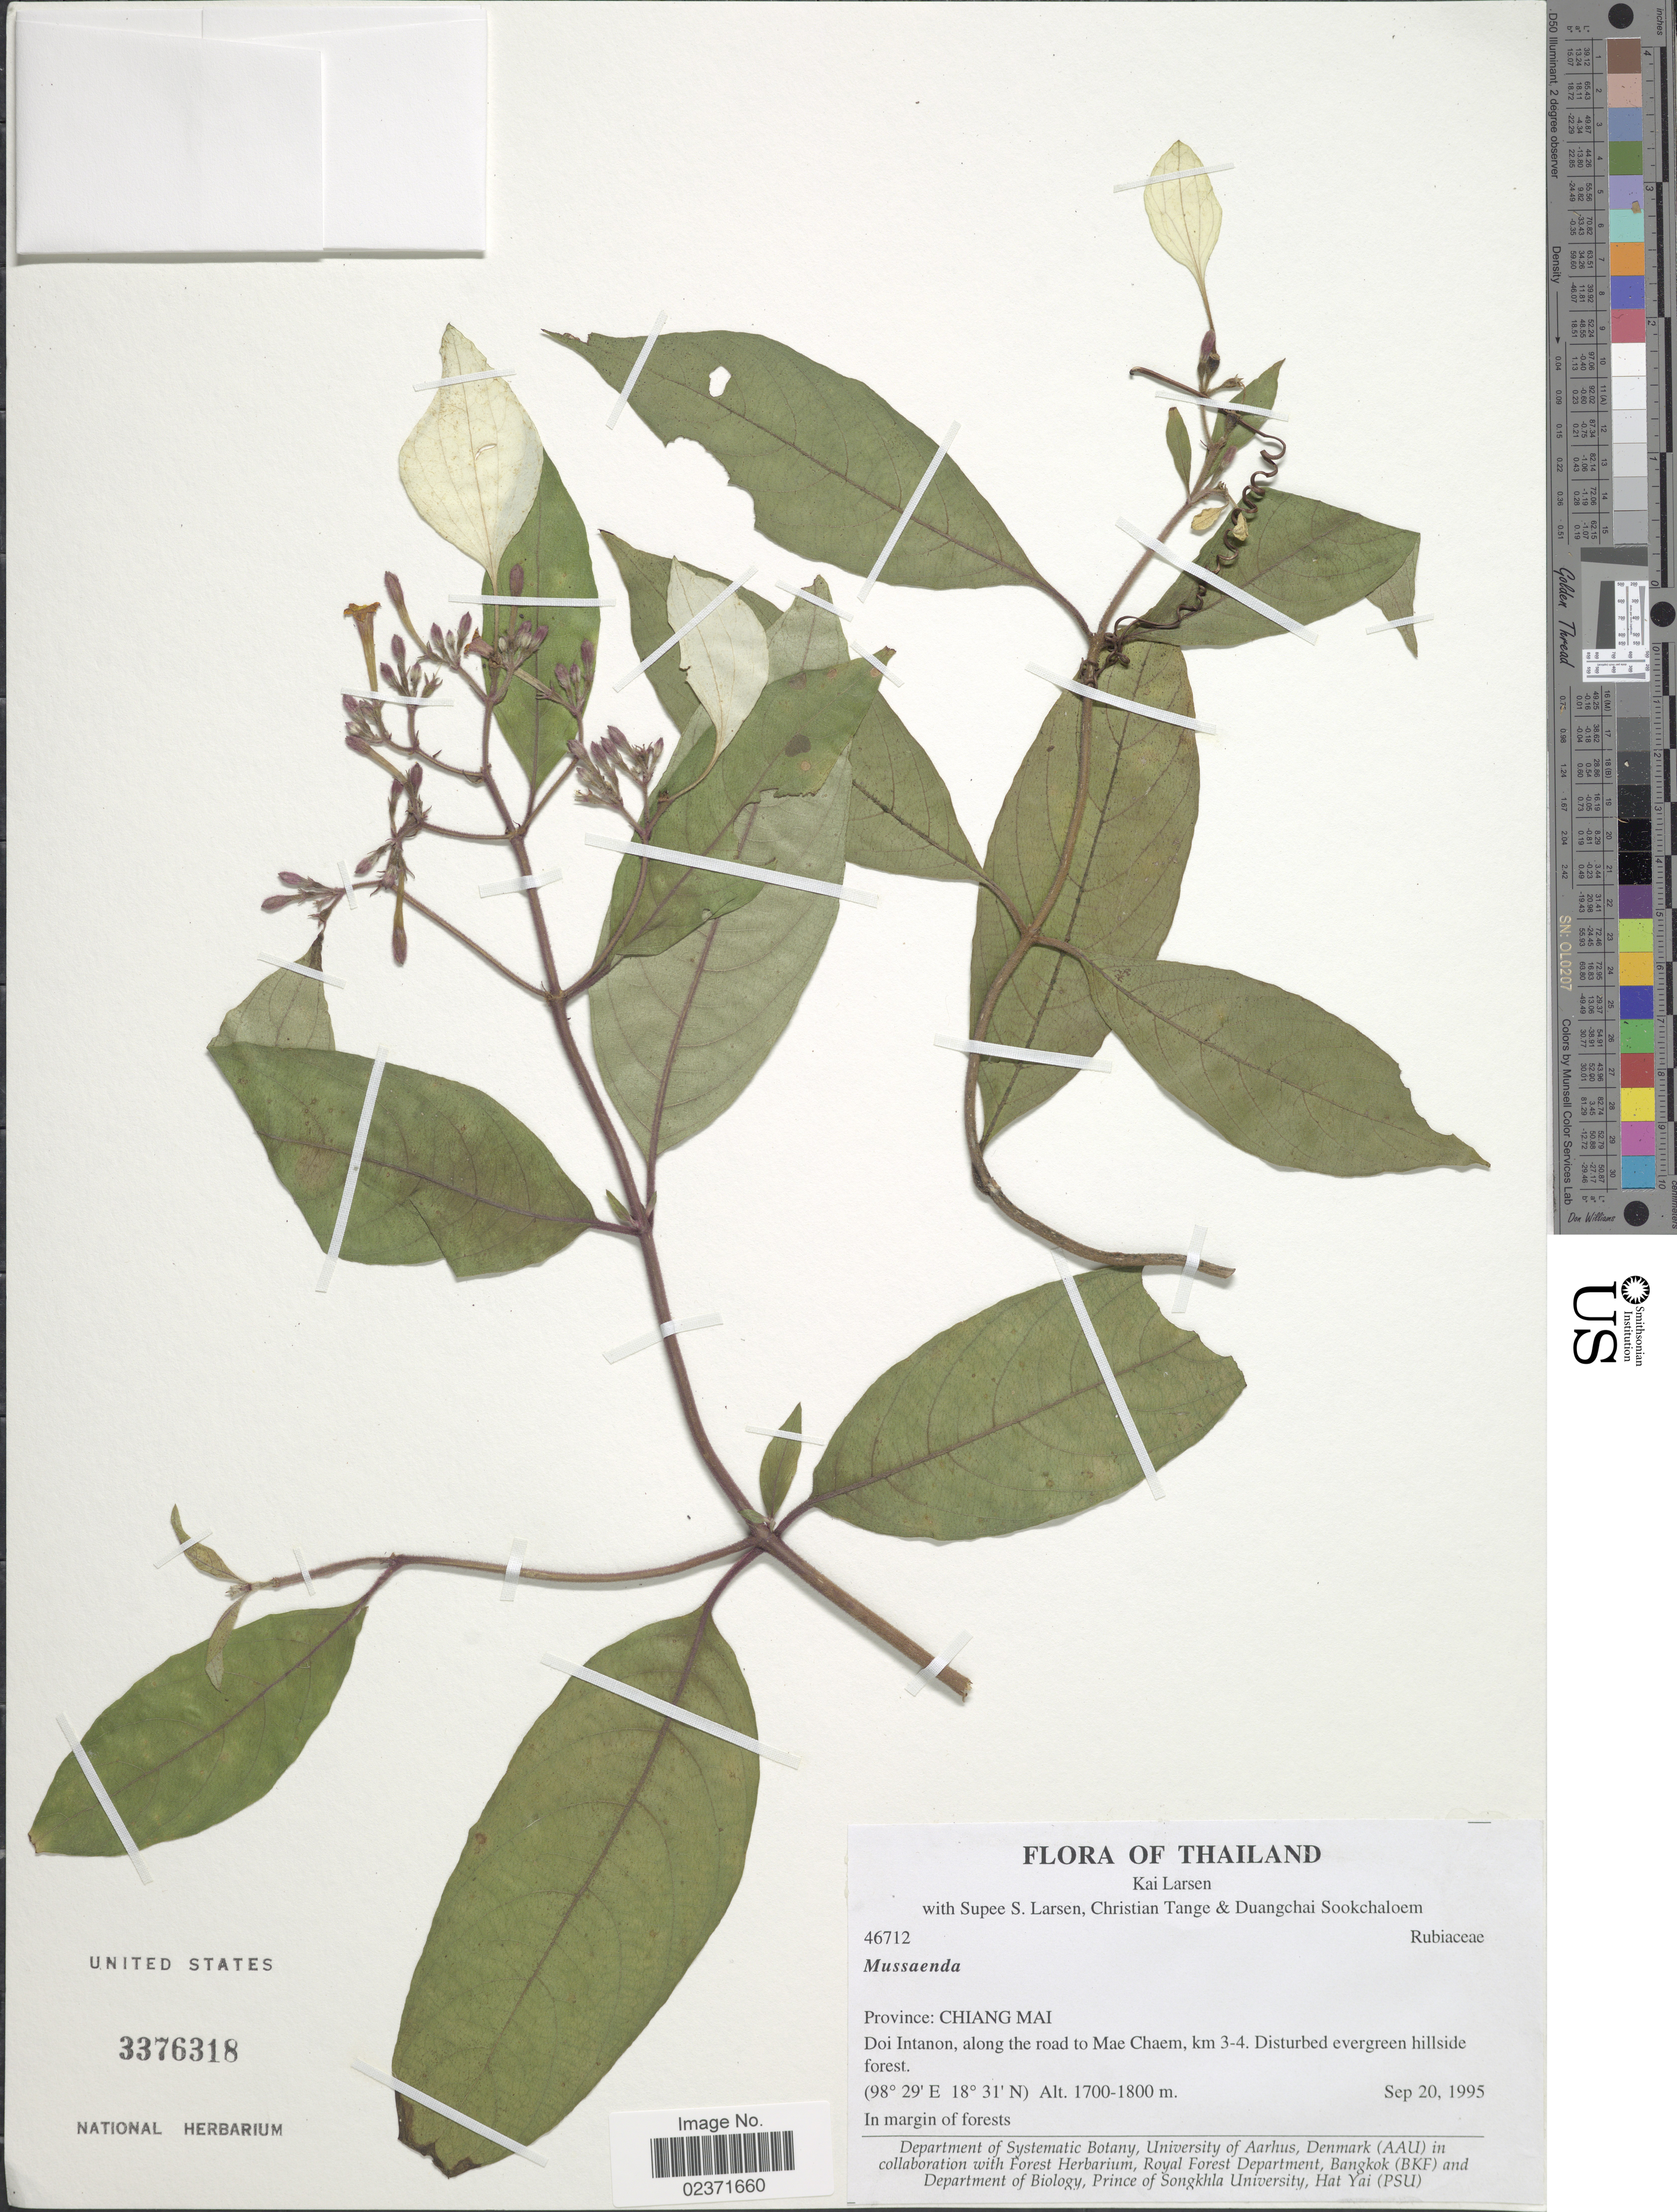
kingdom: Plantae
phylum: Tracheophyta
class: Magnoliopsida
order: Gentianales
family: Rubiaceae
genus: Mussaenda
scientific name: Mussaenda sp.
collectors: K. Larsen, S. Larsen, C. Tange & D. Sookchaloem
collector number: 46712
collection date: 1995-09-20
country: Thailand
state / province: Chiang Mai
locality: Doi Intanon, along the road to Mae Chaem, km 3-4.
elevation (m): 1700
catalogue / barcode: US 3376318